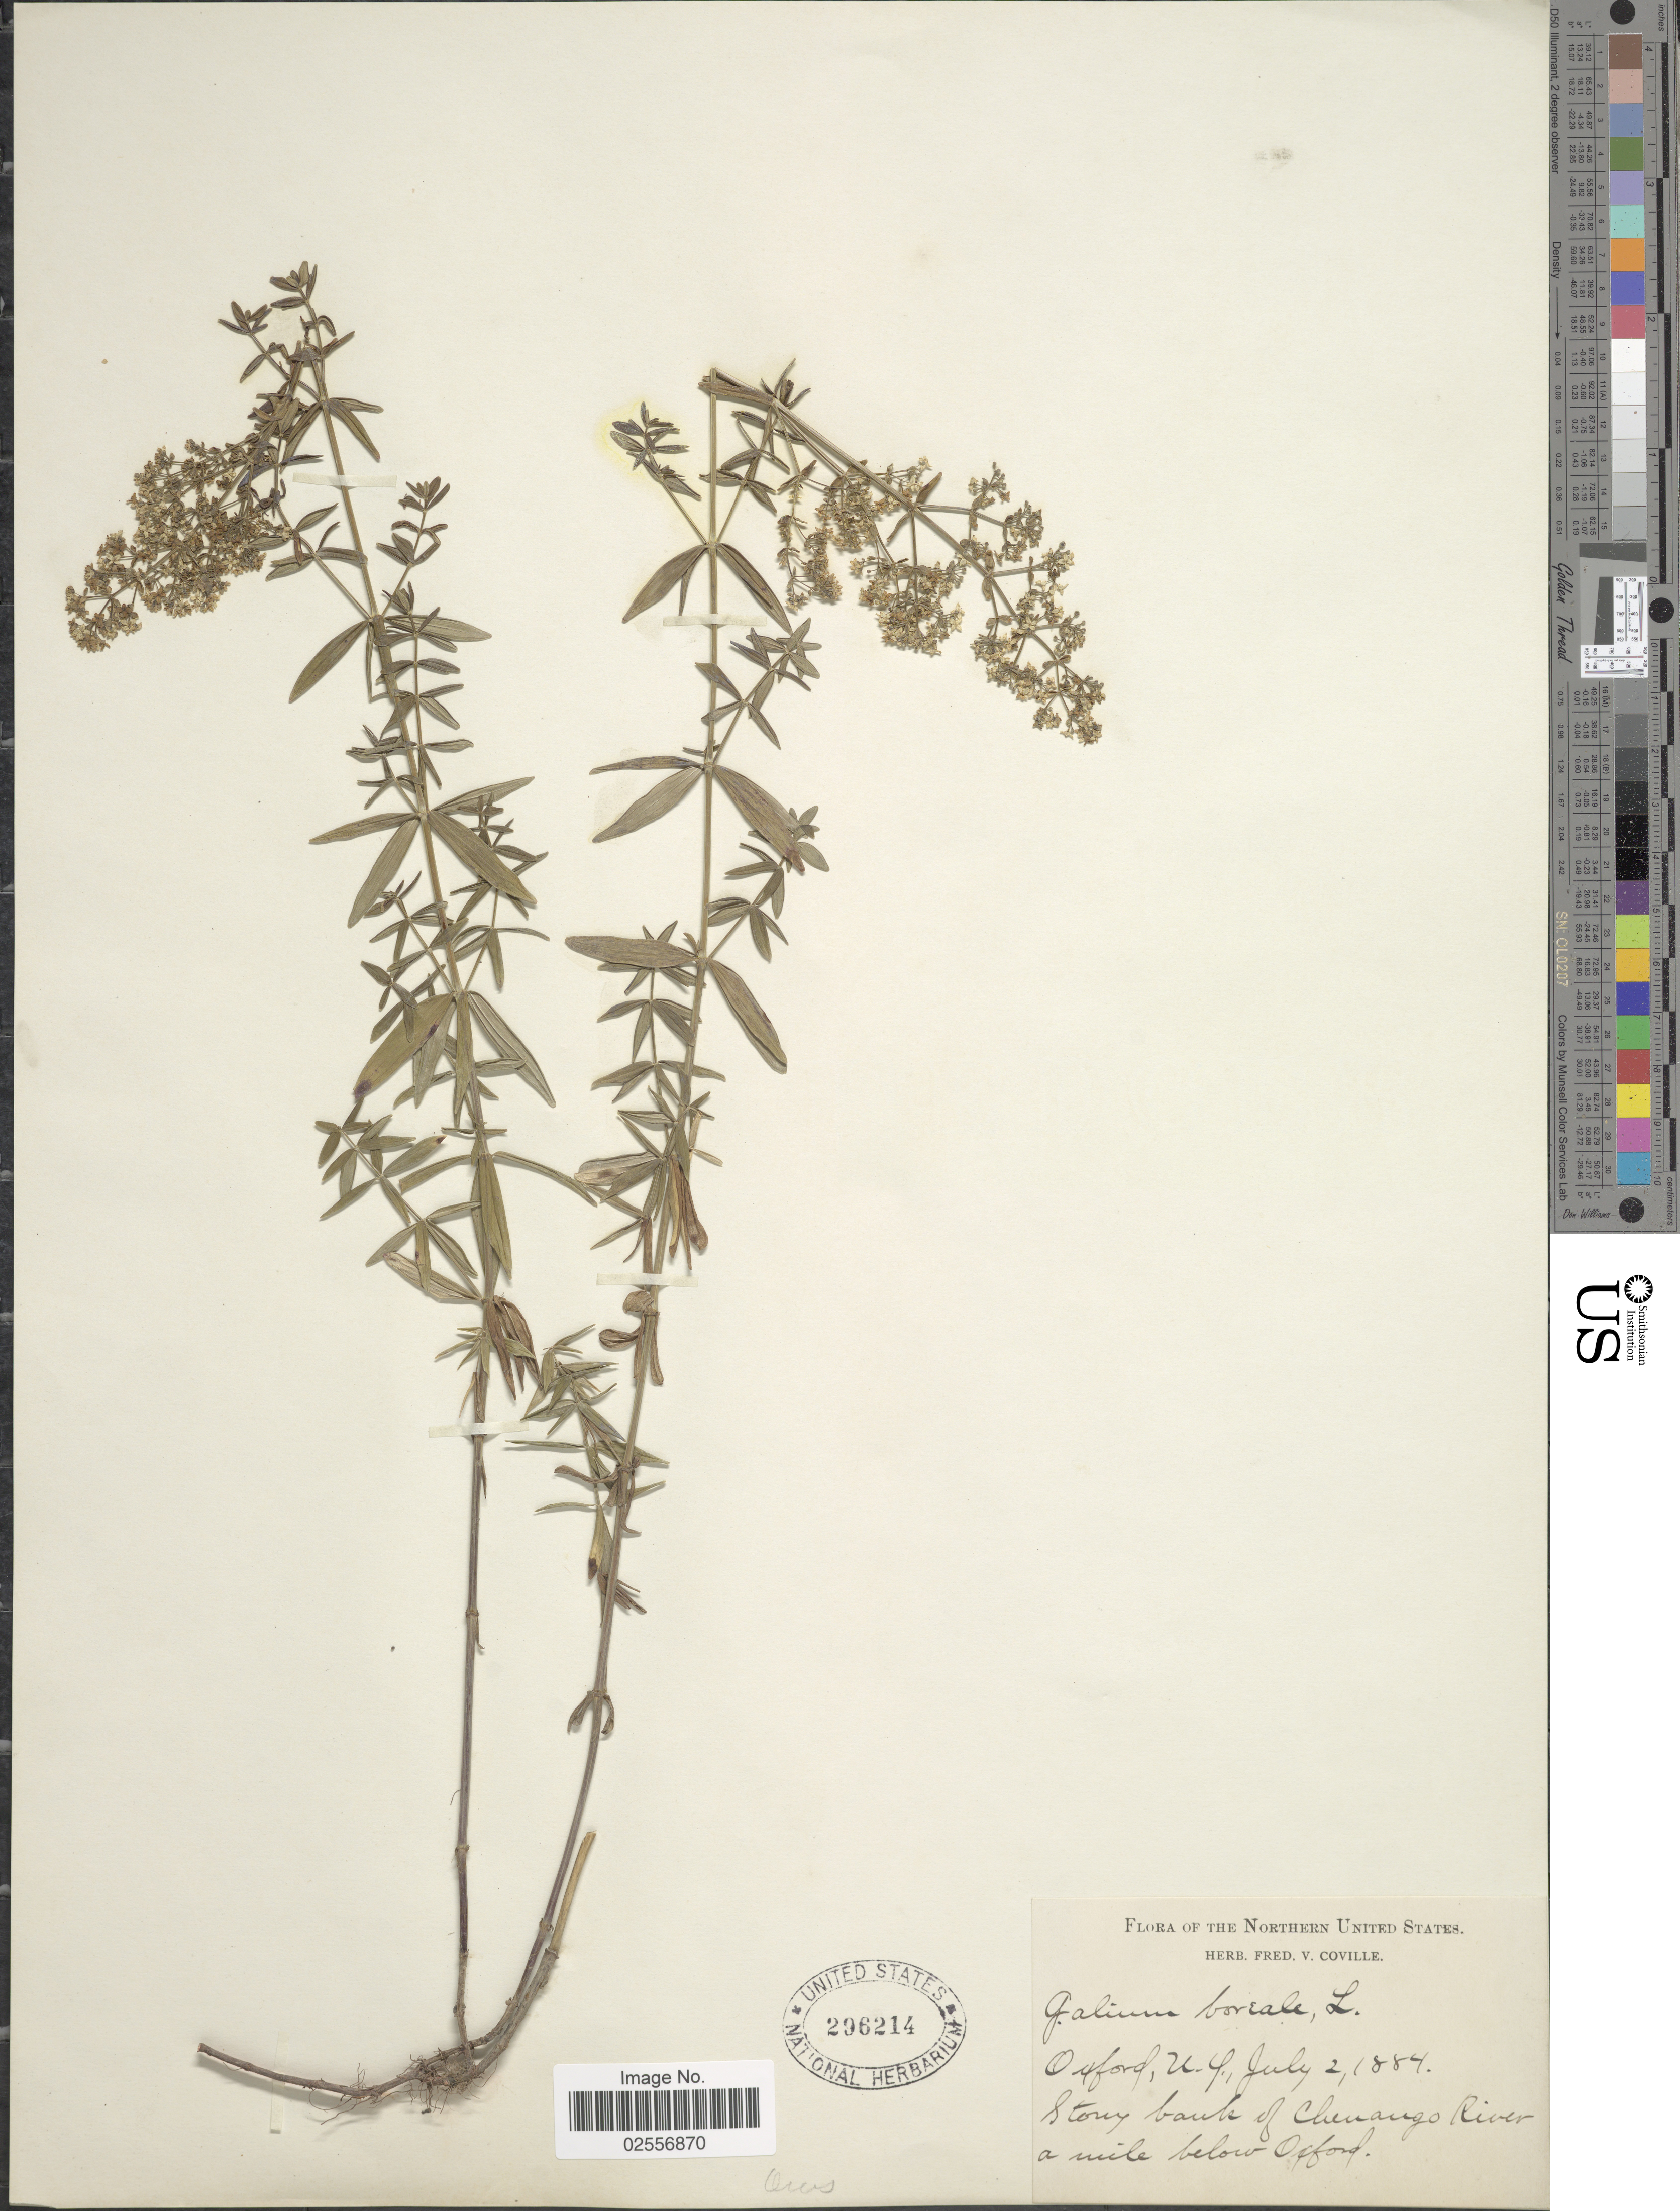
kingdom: Plantae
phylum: Tracheophyta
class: Magnoliopsida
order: Gentianales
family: Rubiaceae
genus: Galium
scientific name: Galium boreale L.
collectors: ex herb. Fred. V. Coville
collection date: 1884-07-02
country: United States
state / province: New York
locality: Northern United States, Oxford, N.Y., stony bank of Chenango River a mile below Oxford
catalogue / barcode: US 296214